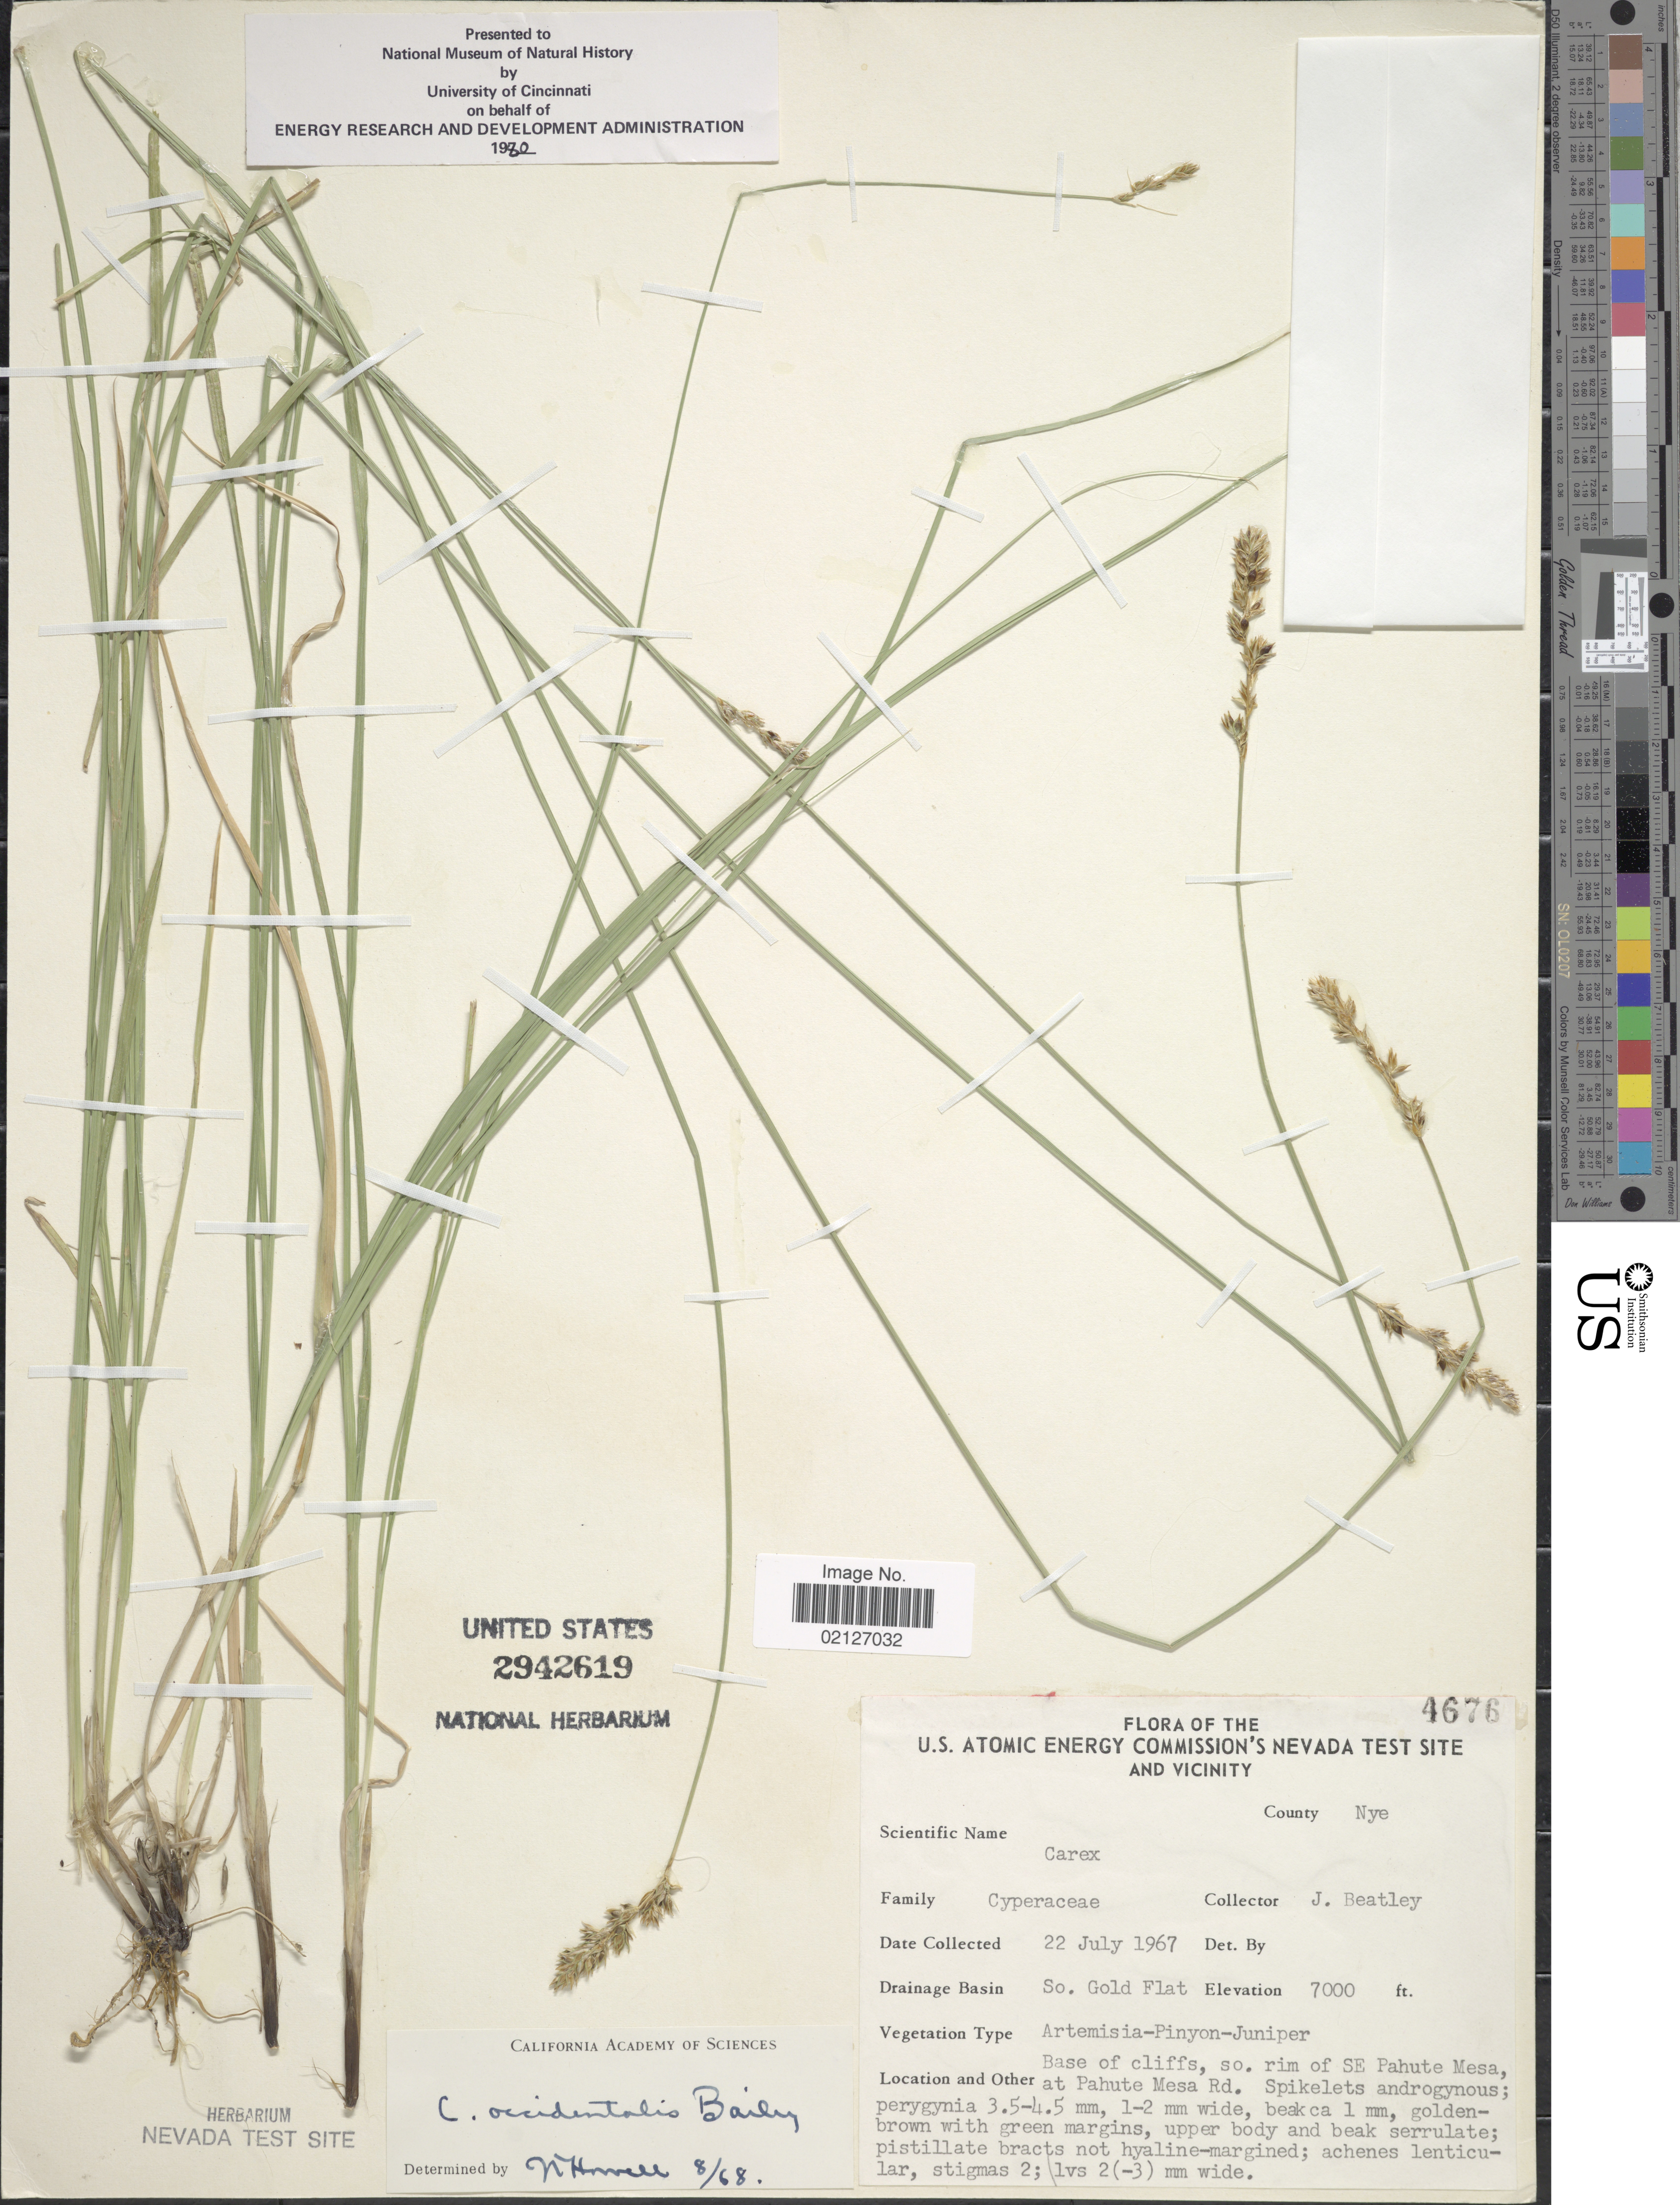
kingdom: Plantae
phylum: Tracheophyta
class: Liliopsida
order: Poales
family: Cyperaceae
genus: Carex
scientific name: Carex occidentalis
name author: L.H. Bailey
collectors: J. C. Beatley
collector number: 4676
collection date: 1967-07-22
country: United States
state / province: Nevada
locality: Nevada Test Site and Vicinity, County Nye, base of cliffs, so. rim of SE Pahute Mesa, So. Gold Flat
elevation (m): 2134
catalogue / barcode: US 2942619